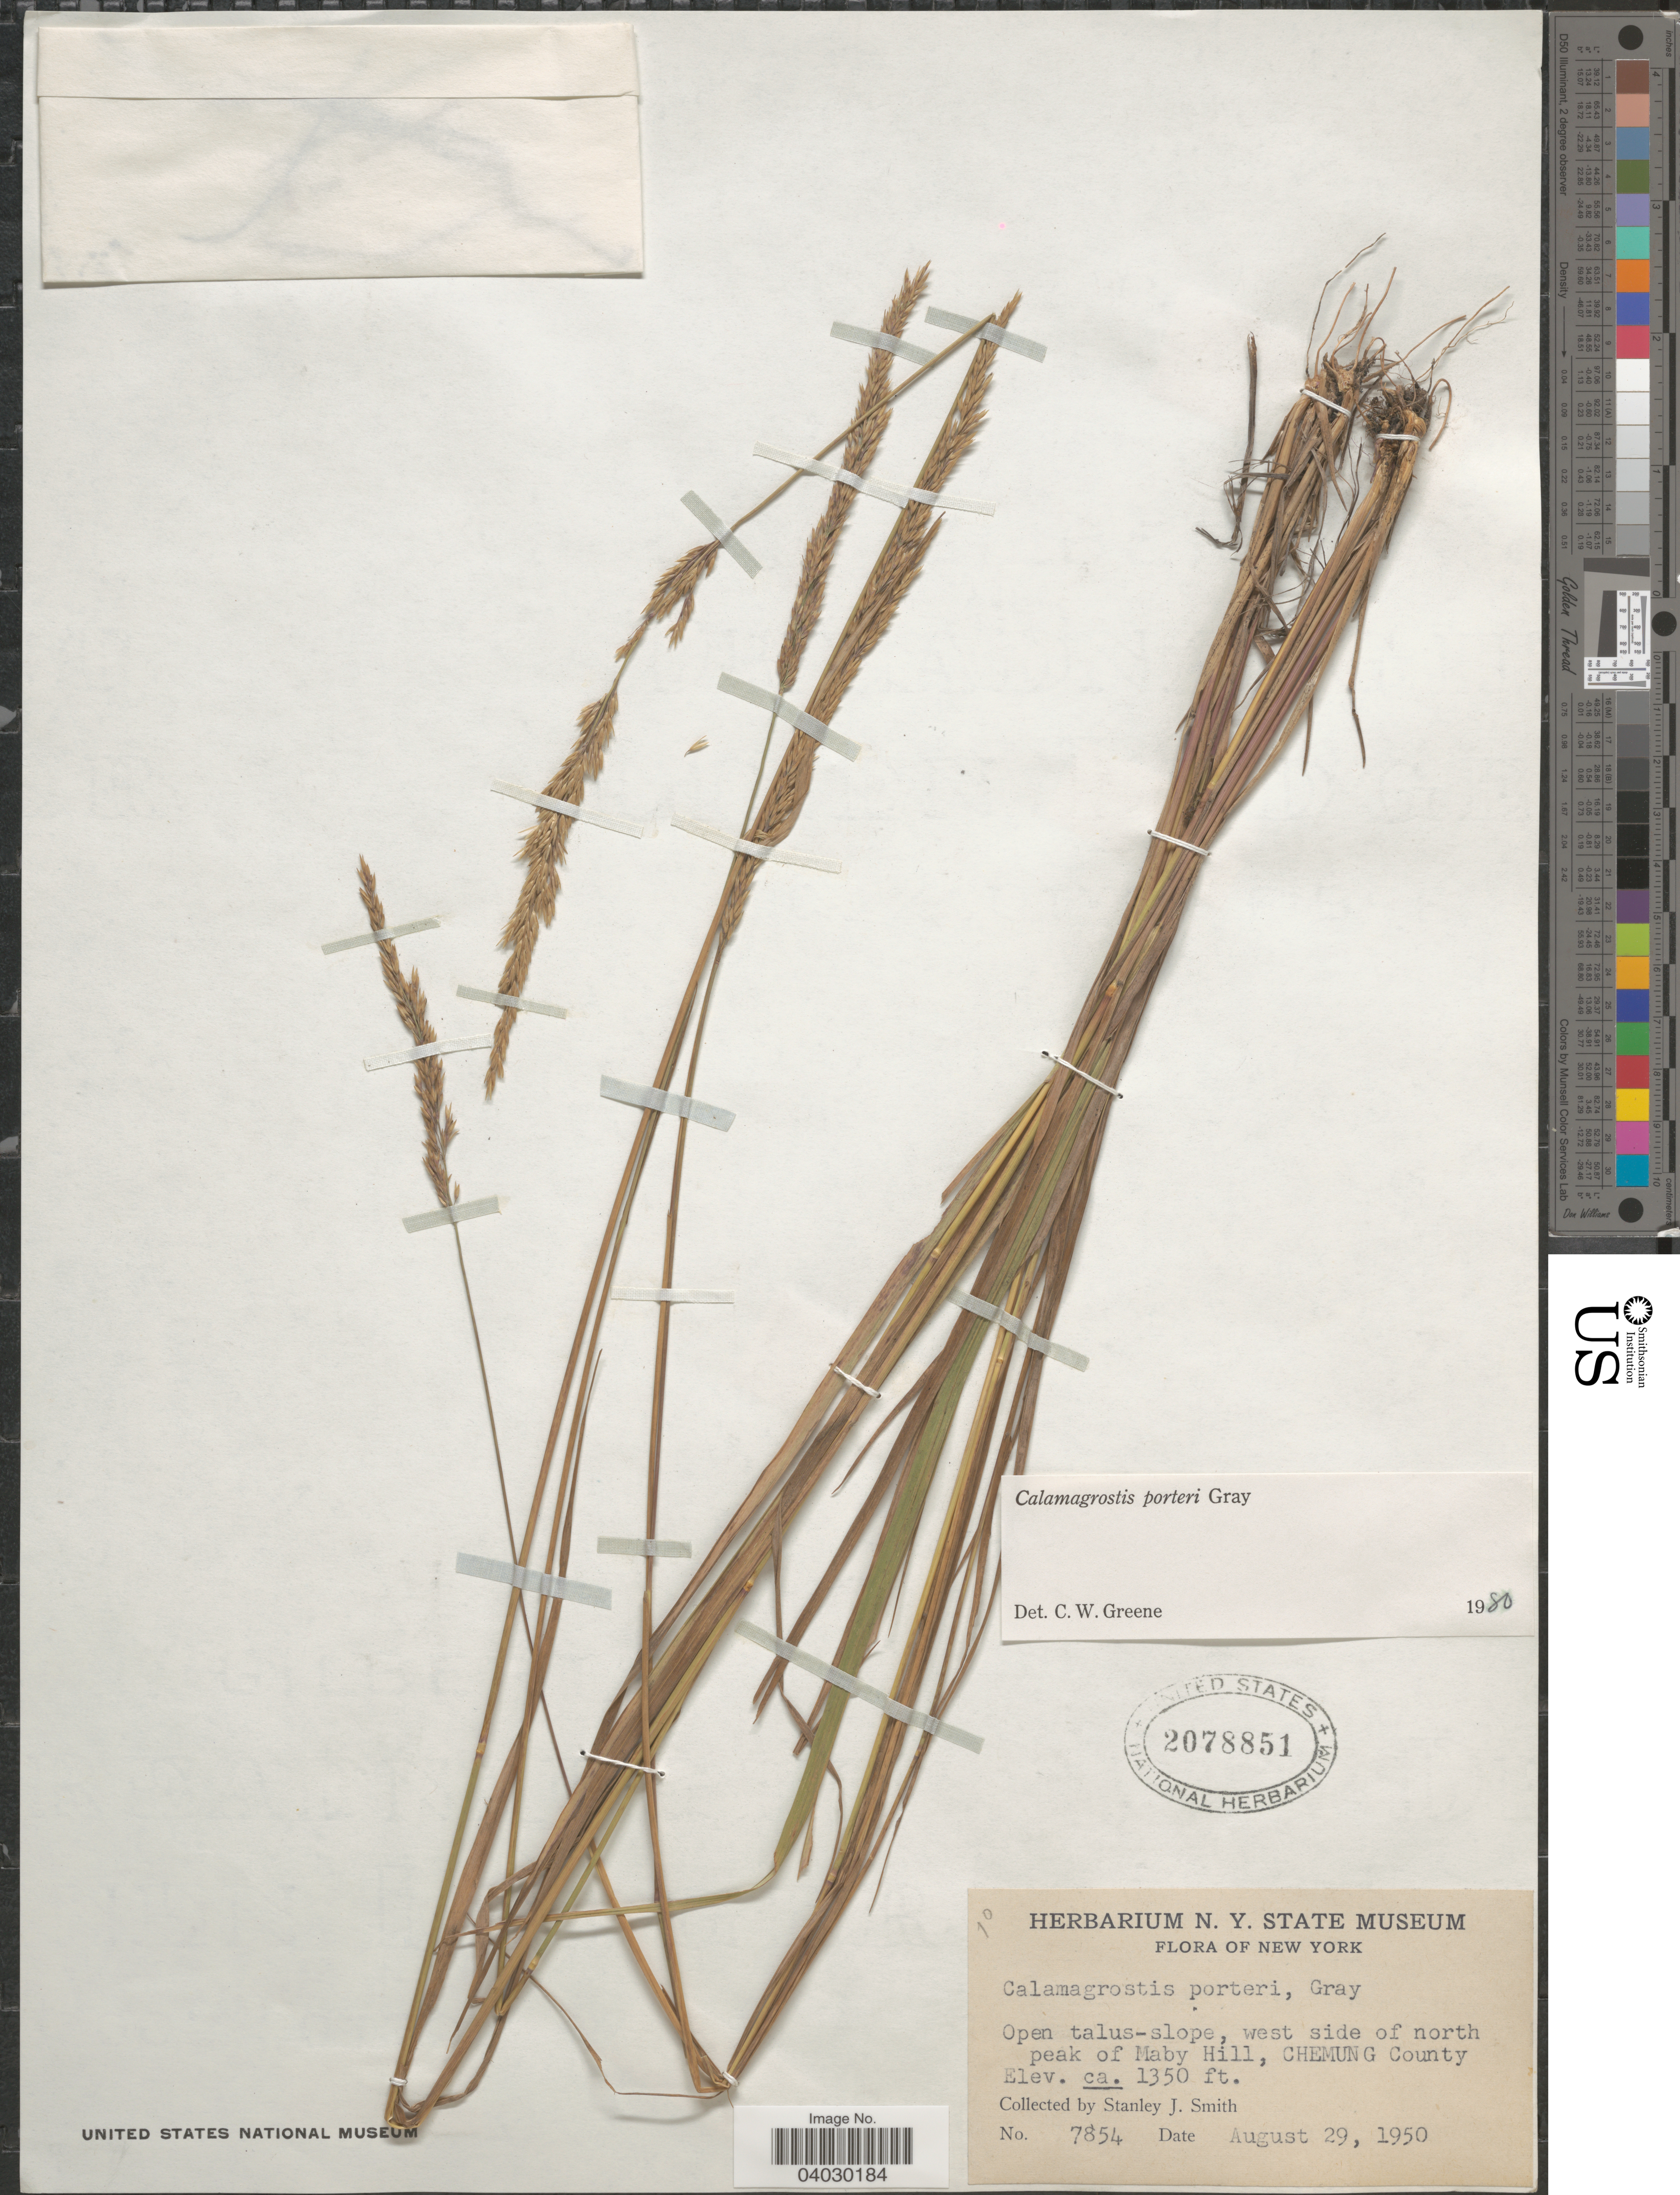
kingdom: Plantae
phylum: Tracheophyta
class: Liliopsida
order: Poales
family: Poaceae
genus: Calamagrostis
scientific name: Calamagrostis porteri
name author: A. Gray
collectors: S. Smith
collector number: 7854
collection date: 1950-08-29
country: United States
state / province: New York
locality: West side of north peak of Maby Hill, Chemung County.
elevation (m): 411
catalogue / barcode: US 2078851